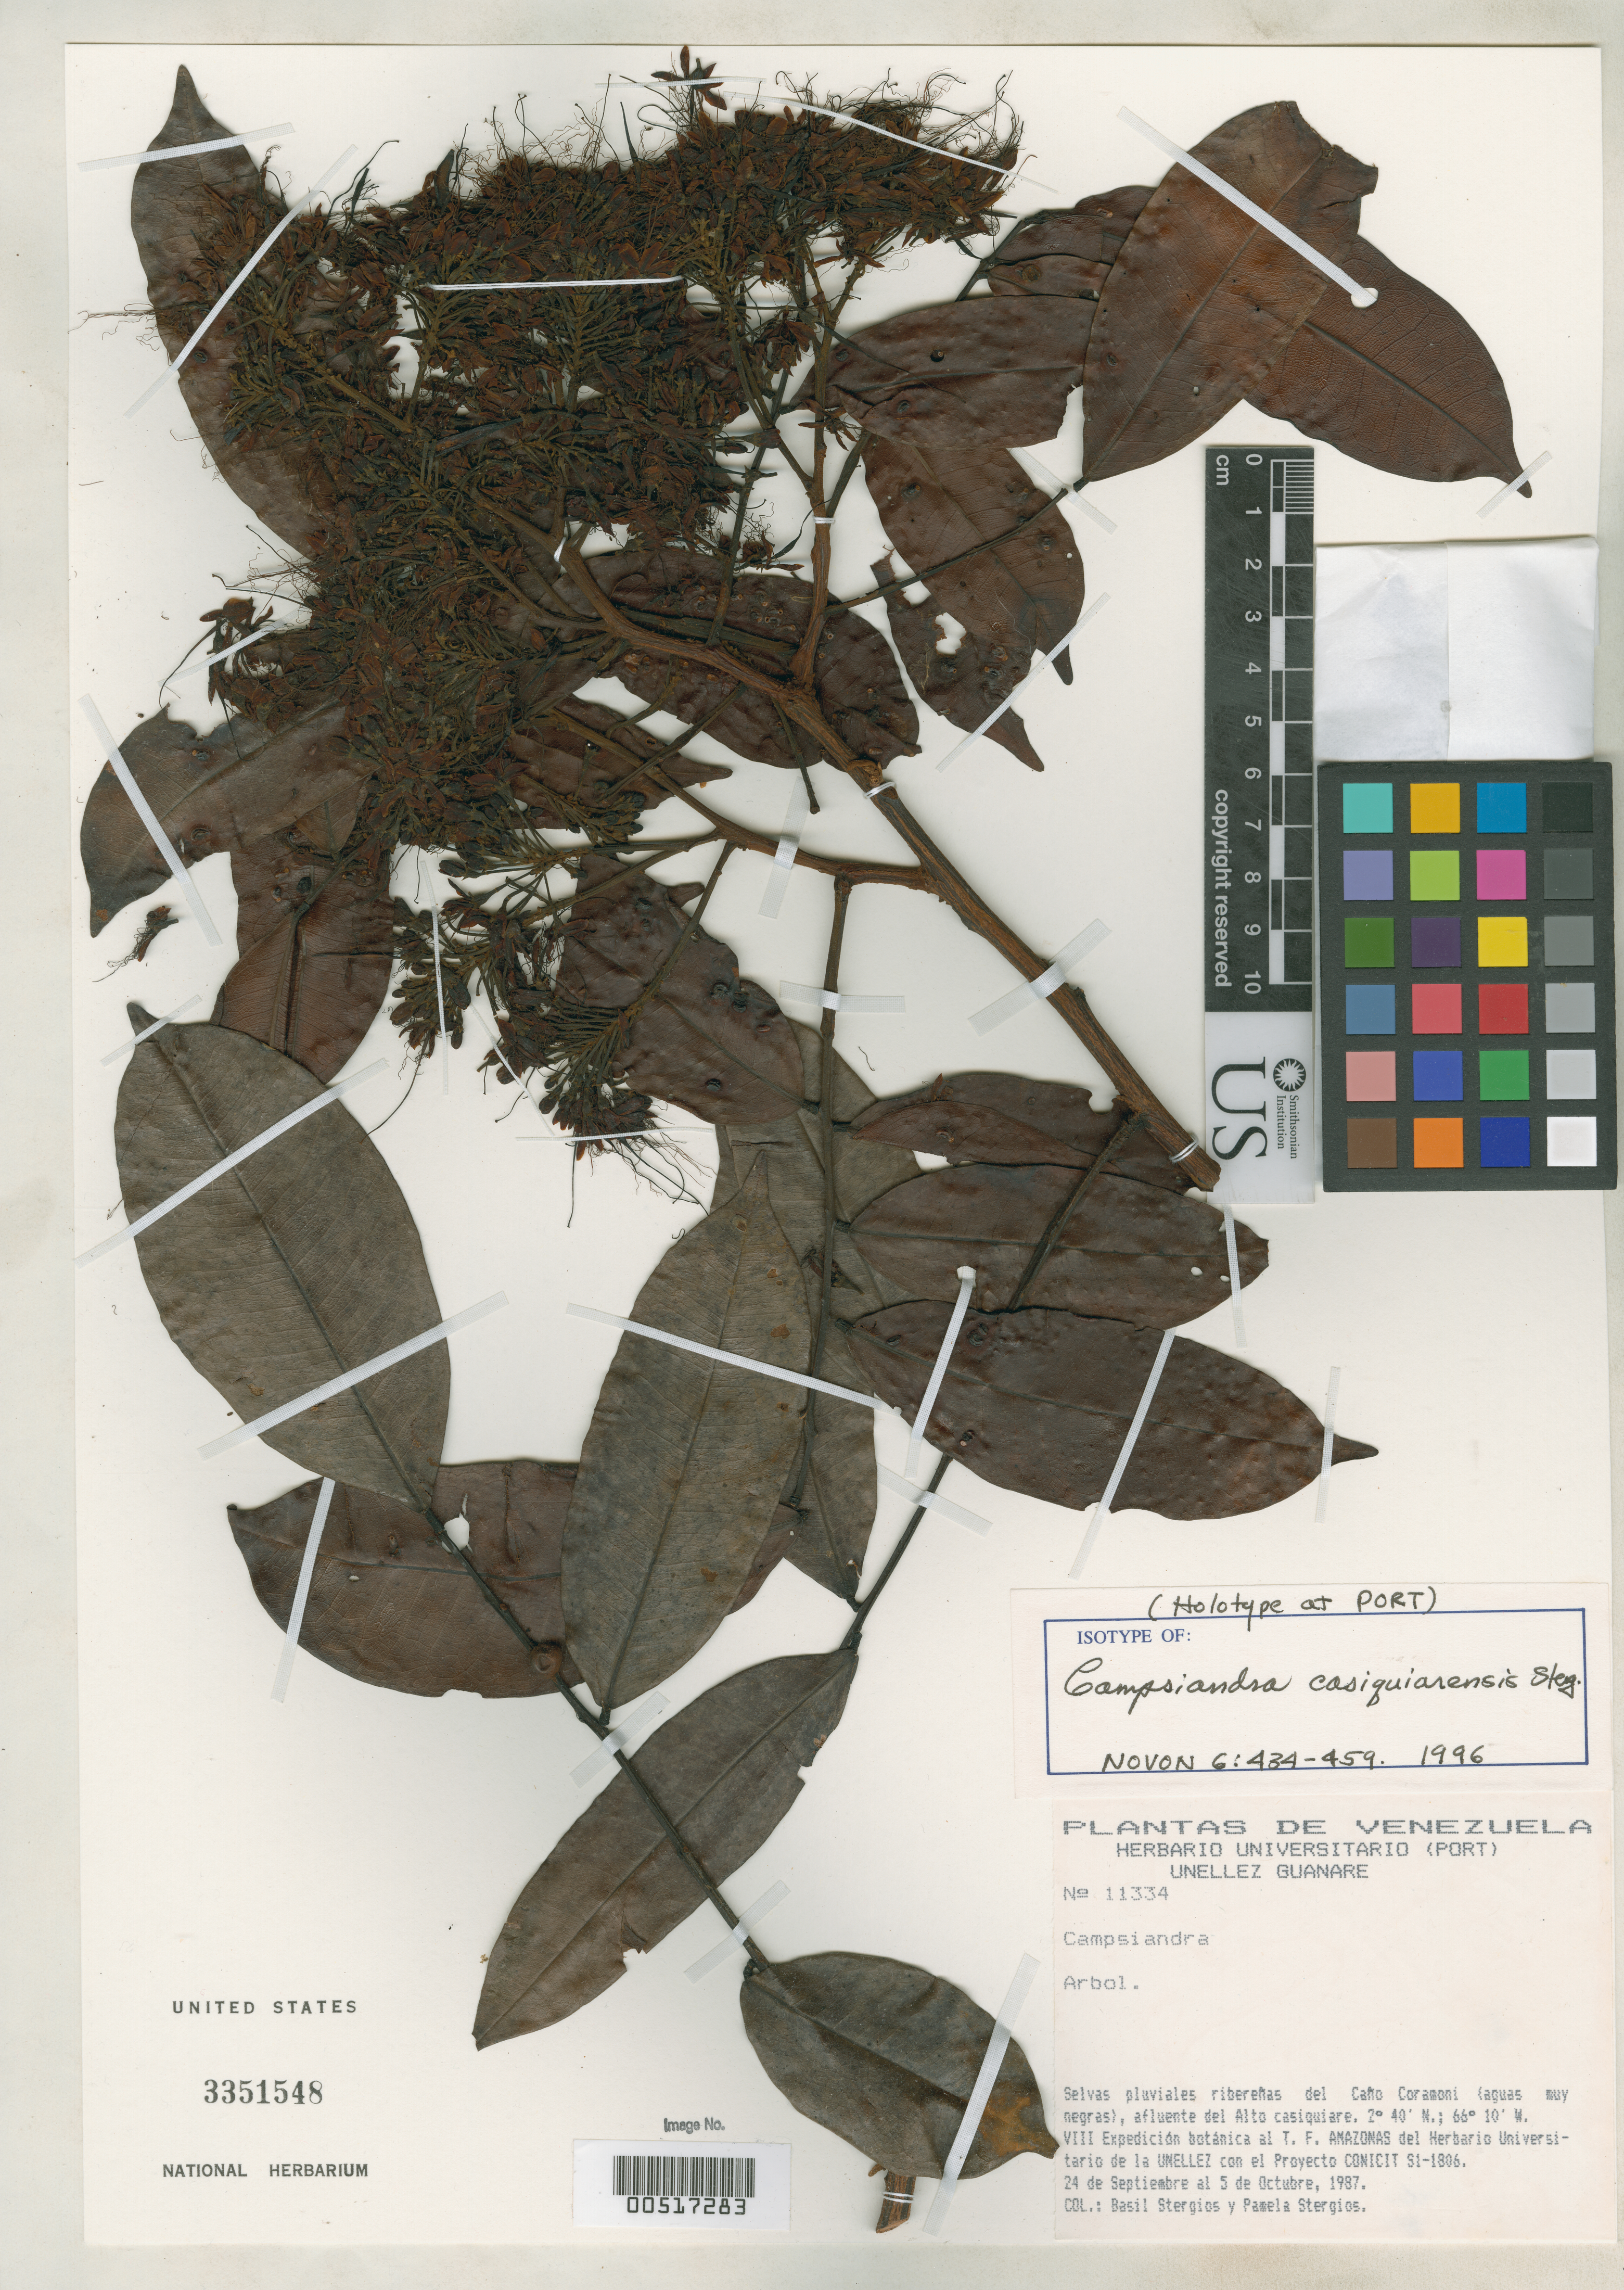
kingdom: Plantae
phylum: Tracheophyta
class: Magnoliopsida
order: Fabales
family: Fabaceae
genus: Campsiandra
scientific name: Campsiandra casiquiarensis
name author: Stergios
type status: Isotype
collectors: B. G. Stergios & P. Stergios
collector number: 11334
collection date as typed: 24 Sep 1987 to 05 Oct 1987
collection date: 1987-09-24/1987-10-05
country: Venezuela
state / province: Amazonas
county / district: Río Negro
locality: Caño Coramoni (aguas muy negras), afluente del alto Casiquiare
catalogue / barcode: US 3351548